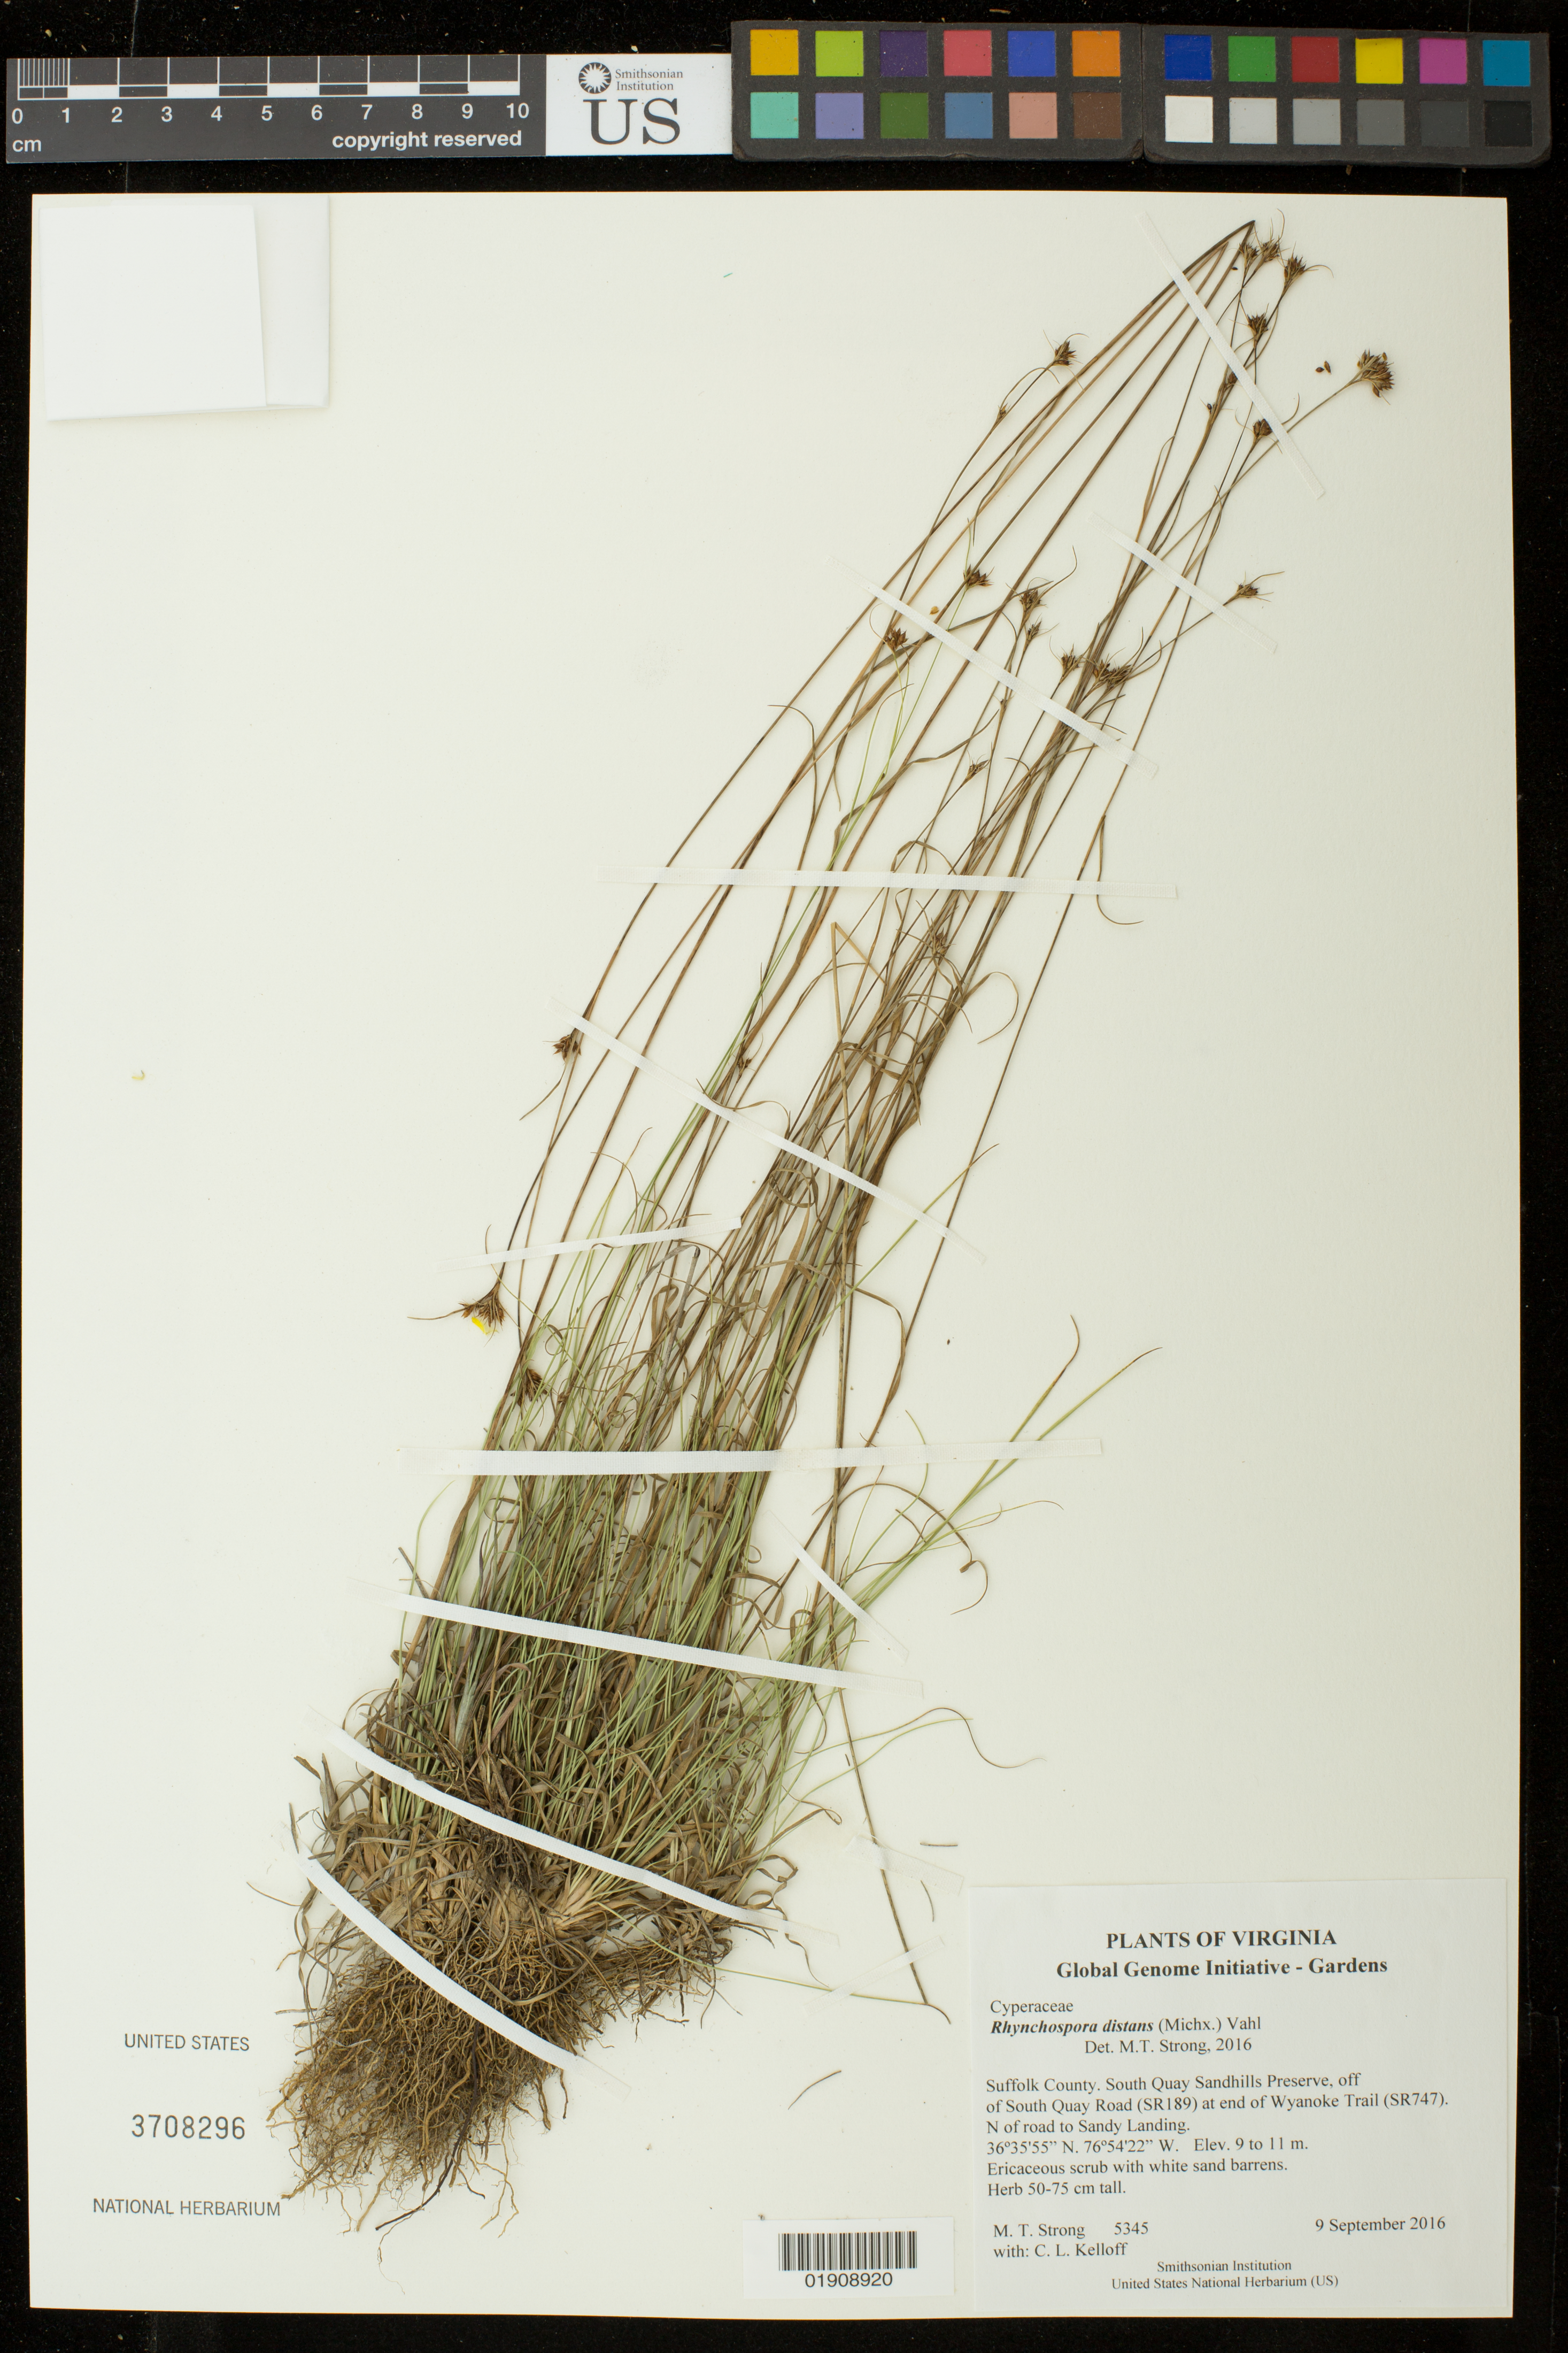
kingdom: Plantae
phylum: Tracheophyta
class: Liliopsida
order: Poales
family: Cyperaceae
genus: Rhynchospora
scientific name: Rhynchospora distans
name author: (Michx.) Vahl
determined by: Strong, Mark T., (BOT), Smithsonian Institution - National Museum of Natural History (UNITED STATES)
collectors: M. T. Strong & C. L. Kelloff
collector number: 5345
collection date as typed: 9 September 2016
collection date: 2016-09-09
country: United States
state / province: Virginia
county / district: City of Suffolk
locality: South Quay Sandhills Preserve. Off of South Quay Road (SR189) at end of Wyanoke Trail (SR747). N of road to Sandy Landing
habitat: Ericaceous scrub with white sand barrens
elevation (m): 9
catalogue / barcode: US 3708296